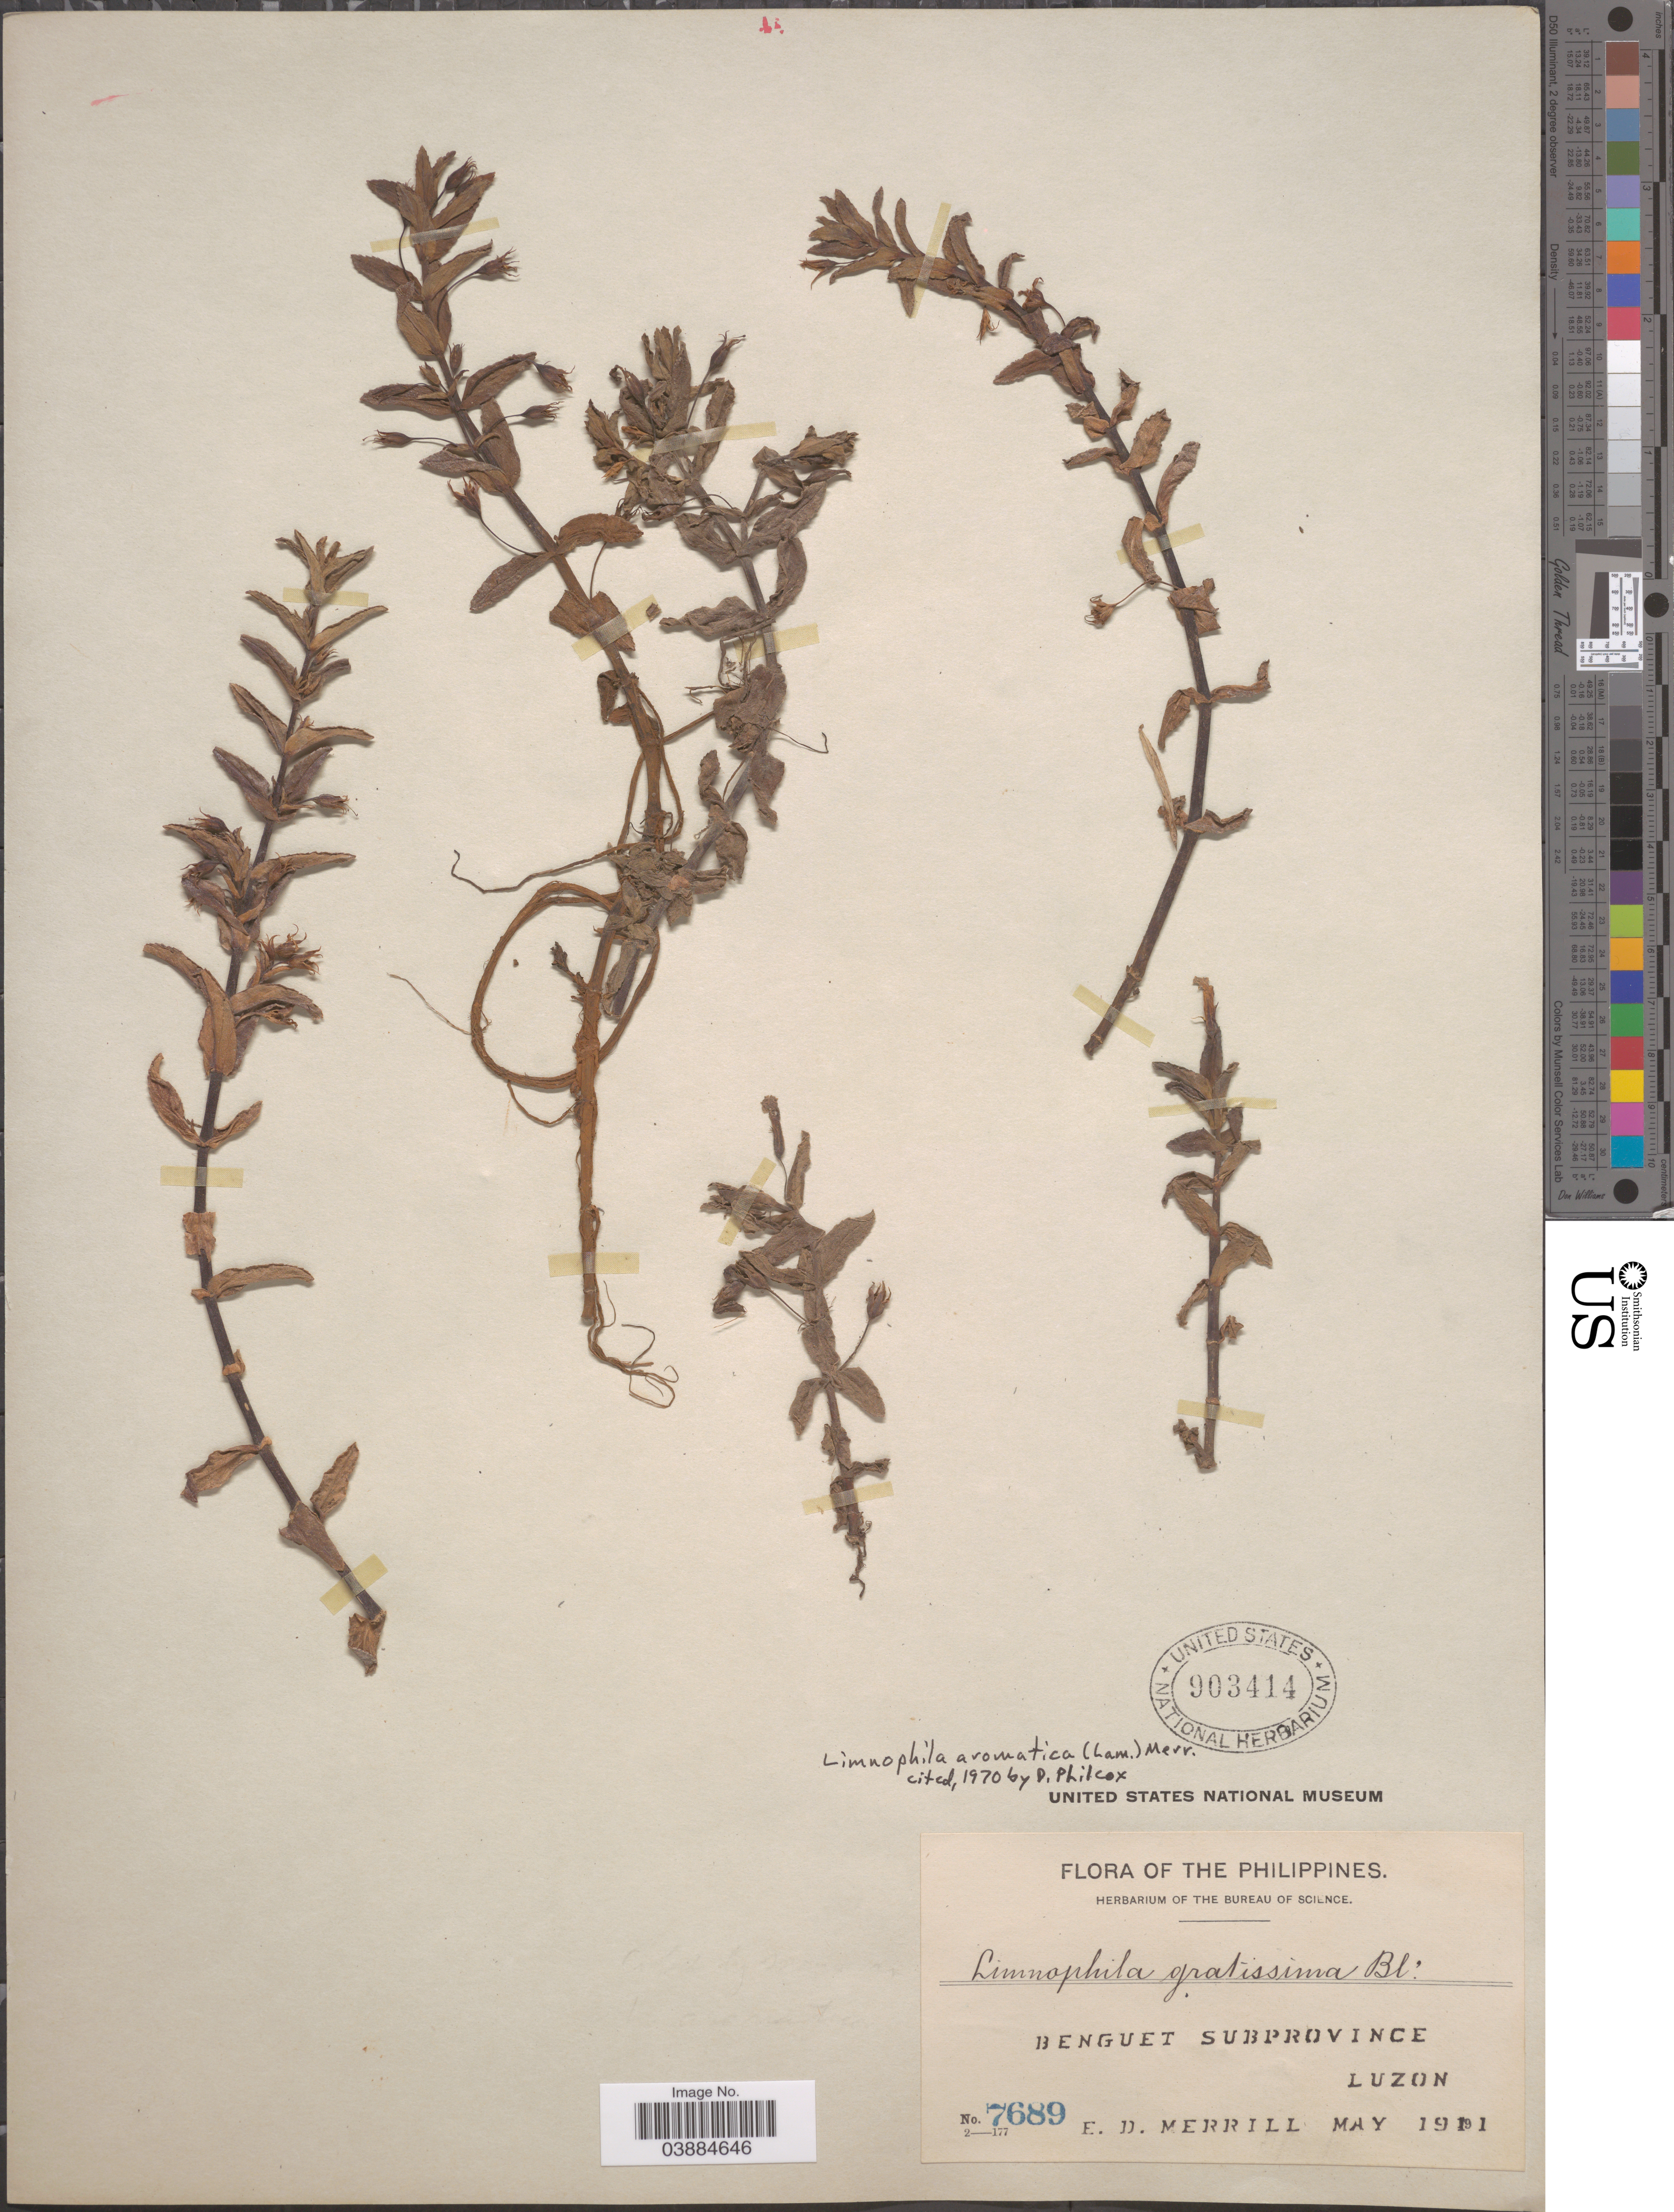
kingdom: Plantae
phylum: Tracheophyta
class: Magnoliopsida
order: Lamiales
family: Plantaginaceae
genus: Limnophila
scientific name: Limnophila aromatica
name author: (Lam.) Merr.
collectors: E. D. Merrill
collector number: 7689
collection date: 1911-05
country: Philippines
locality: Benguet Subprovince. Luzon.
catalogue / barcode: US 903414